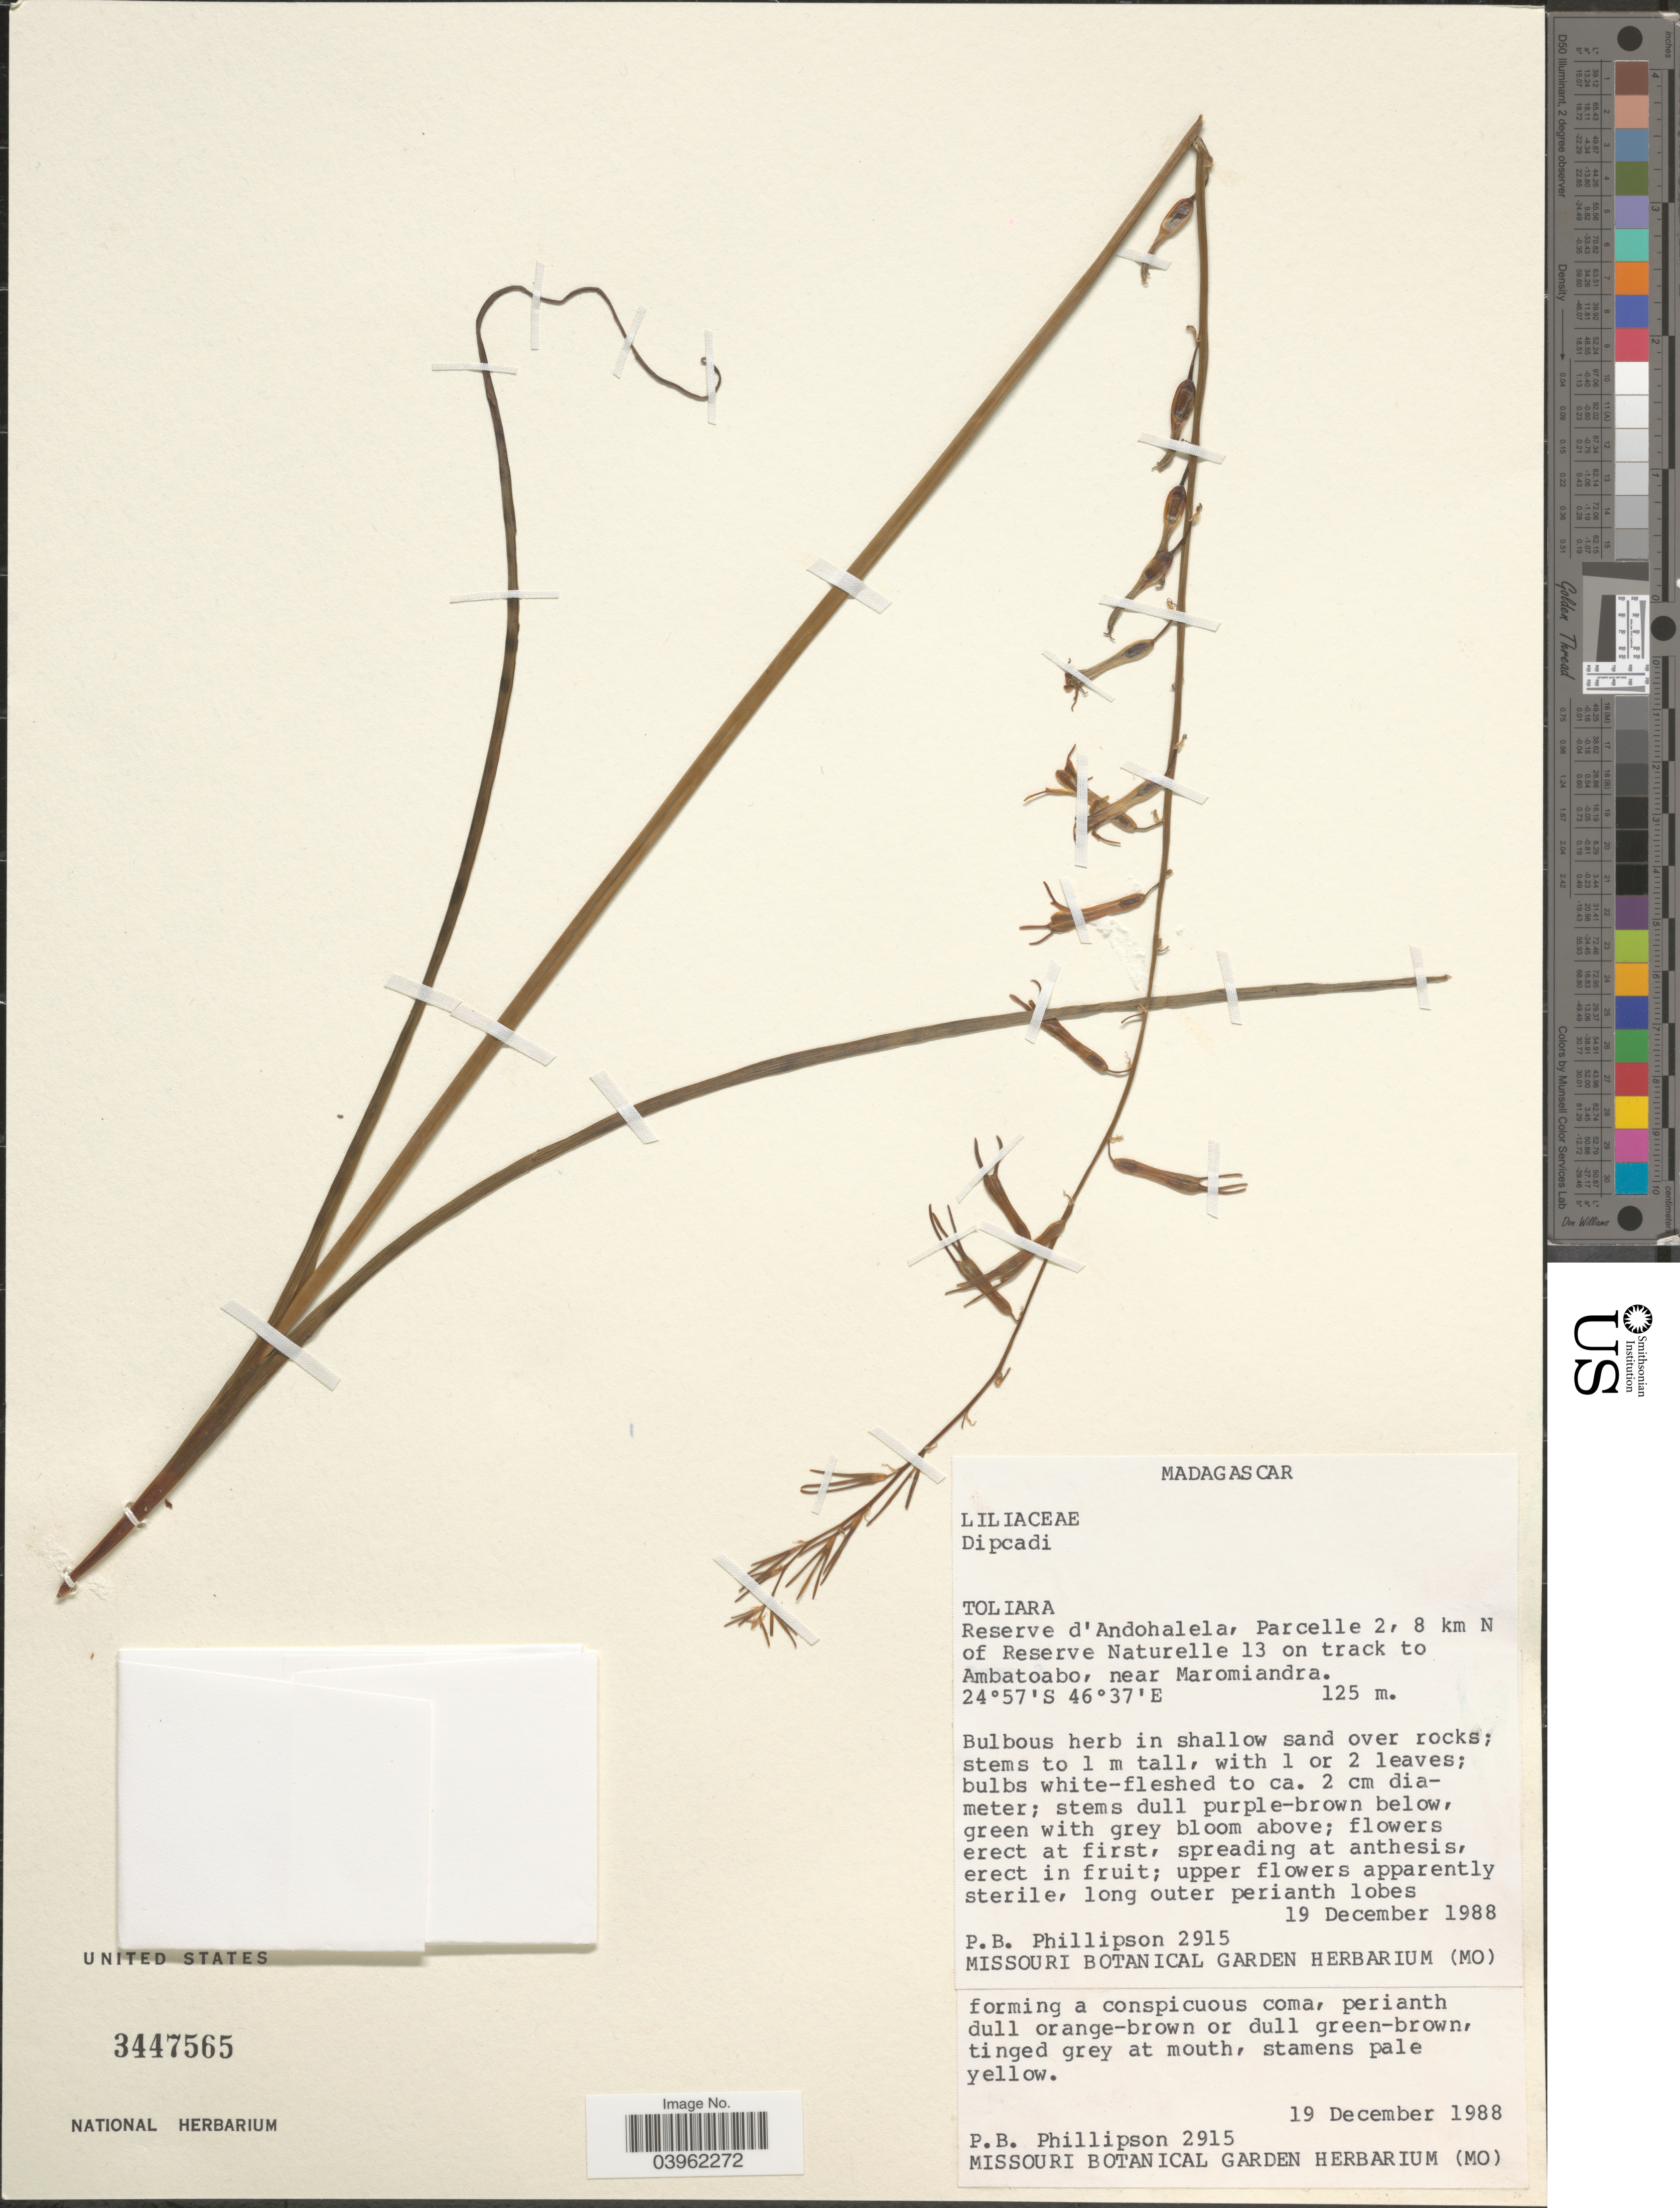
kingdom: Plantae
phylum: Tracheophyta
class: Liliopsida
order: Asparagales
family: Asparagaceae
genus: Dipcadi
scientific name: Dipcadi sp.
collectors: P. B. Phillipson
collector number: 2915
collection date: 1988-12-19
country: Madagascar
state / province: Anosy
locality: Reserve d' Andohalela, Parcelle 2, 8 km N of Reserve Naturelle 13 on track to Ambatoabo, near Maromiandra.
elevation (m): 125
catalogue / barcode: US 3447565